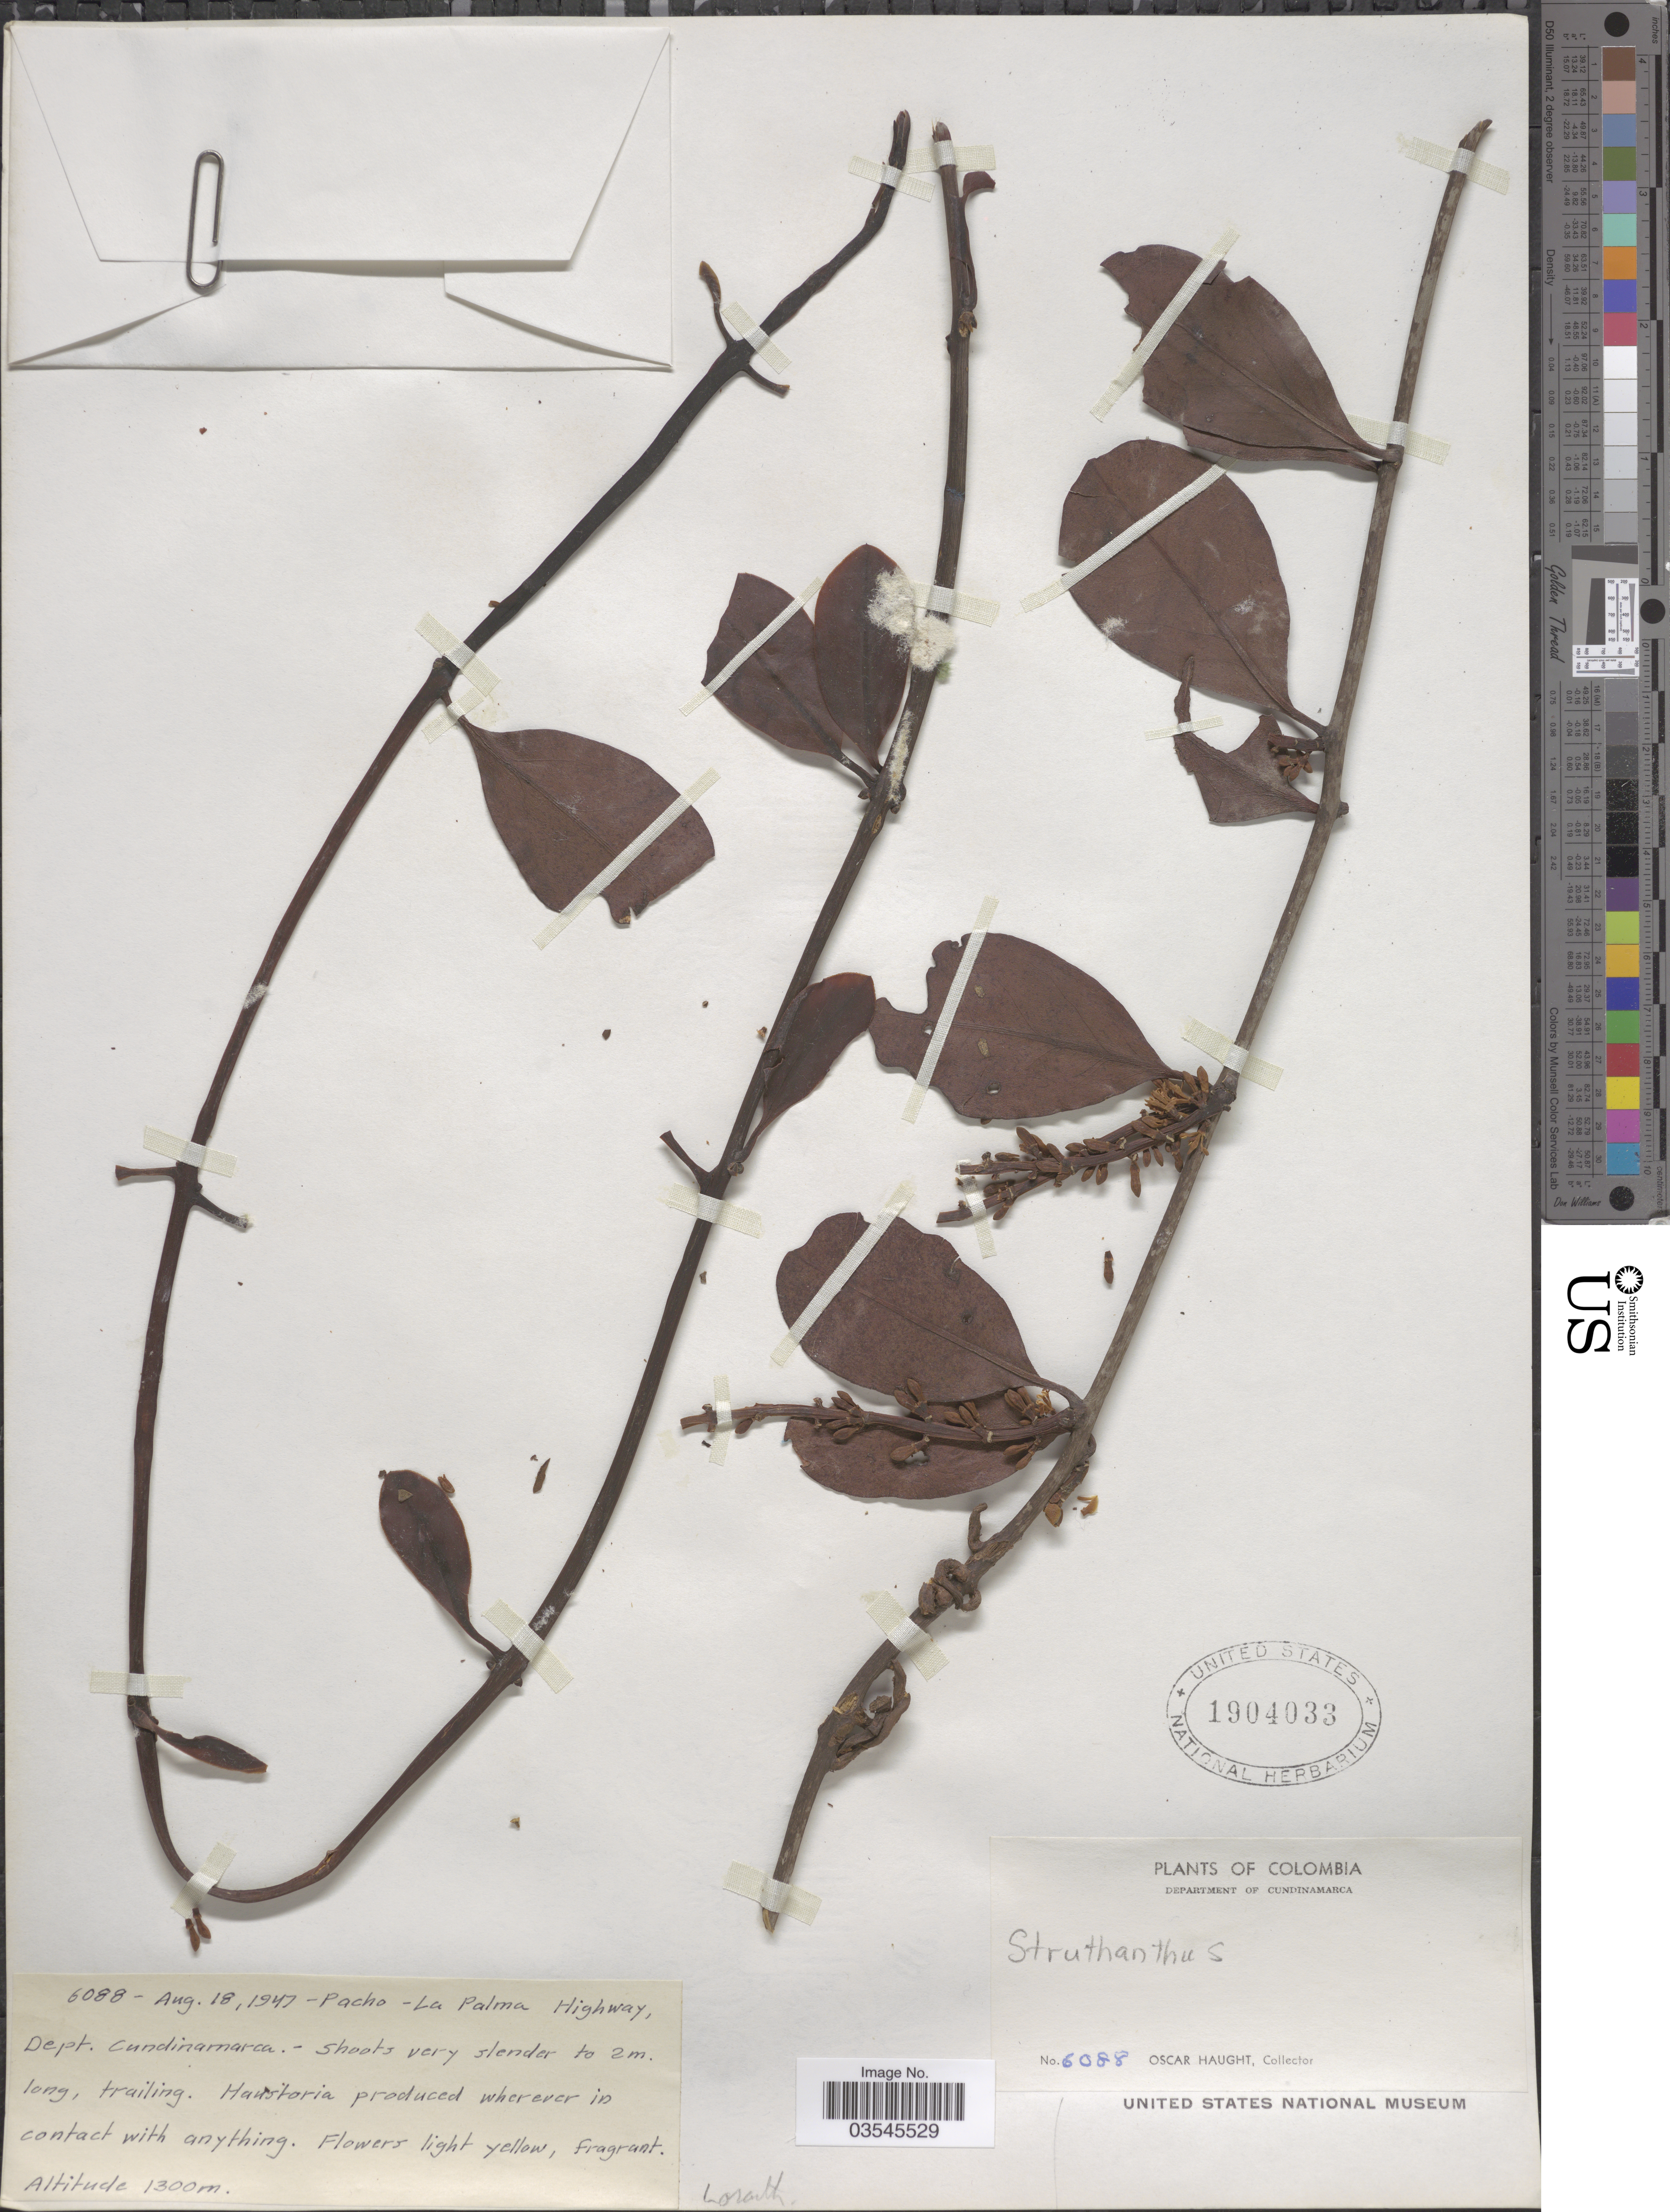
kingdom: Plantae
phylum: Tracheophyta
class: Magnoliopsida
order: Santalales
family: Loranthaceae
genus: Struthanthus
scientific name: Struthanthus sp.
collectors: O. Haught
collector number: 6088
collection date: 1947-08-18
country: Colombia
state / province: Cundinamarca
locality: Department of Cundinamarca. Pacho-La Palma Highway.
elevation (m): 1300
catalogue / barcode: US 1904033